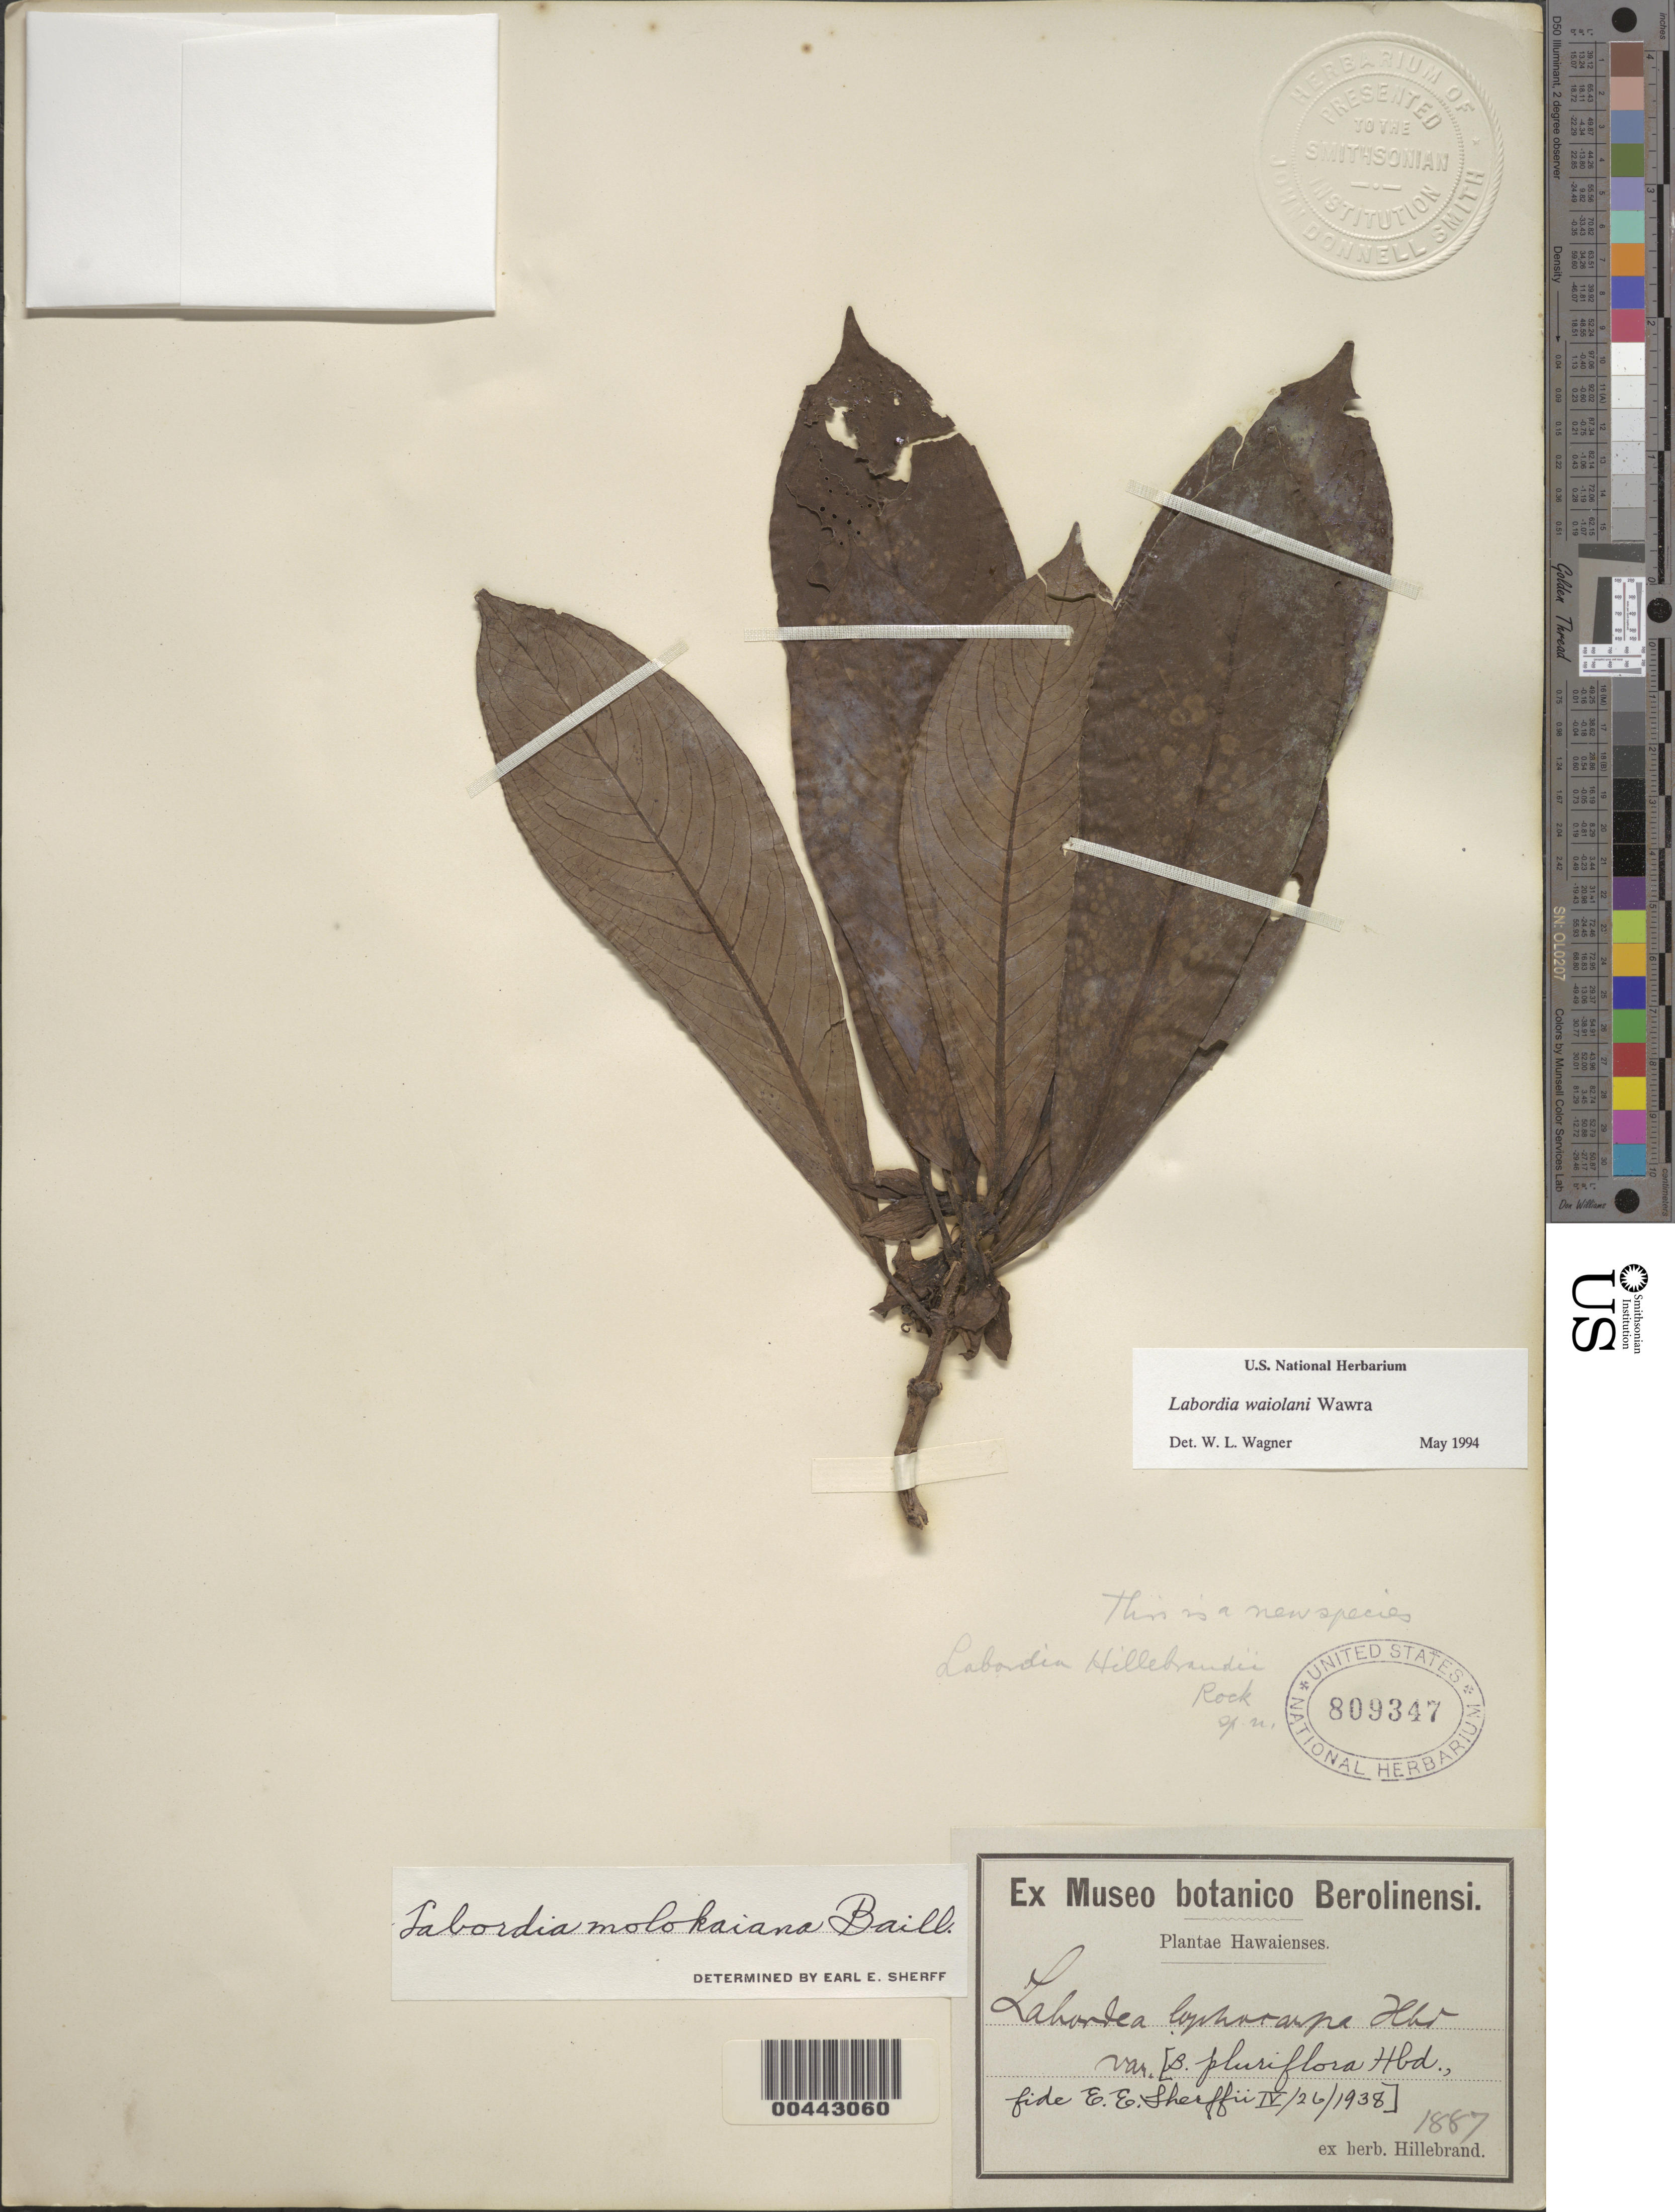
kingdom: Plantae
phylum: Tracheophyta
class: Magnoliopsida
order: Gentianales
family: Loganiaceae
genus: Geniostoma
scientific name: Geniostoma waiolani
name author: (Wawra) Byng & Christenh.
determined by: Wagner, W. L., (BOT), Smithsonian Institution - National Museum of Natural History (UNITED STATES)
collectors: W. Hillebrand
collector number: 1887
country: United States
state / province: Hawaii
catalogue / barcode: US 809347